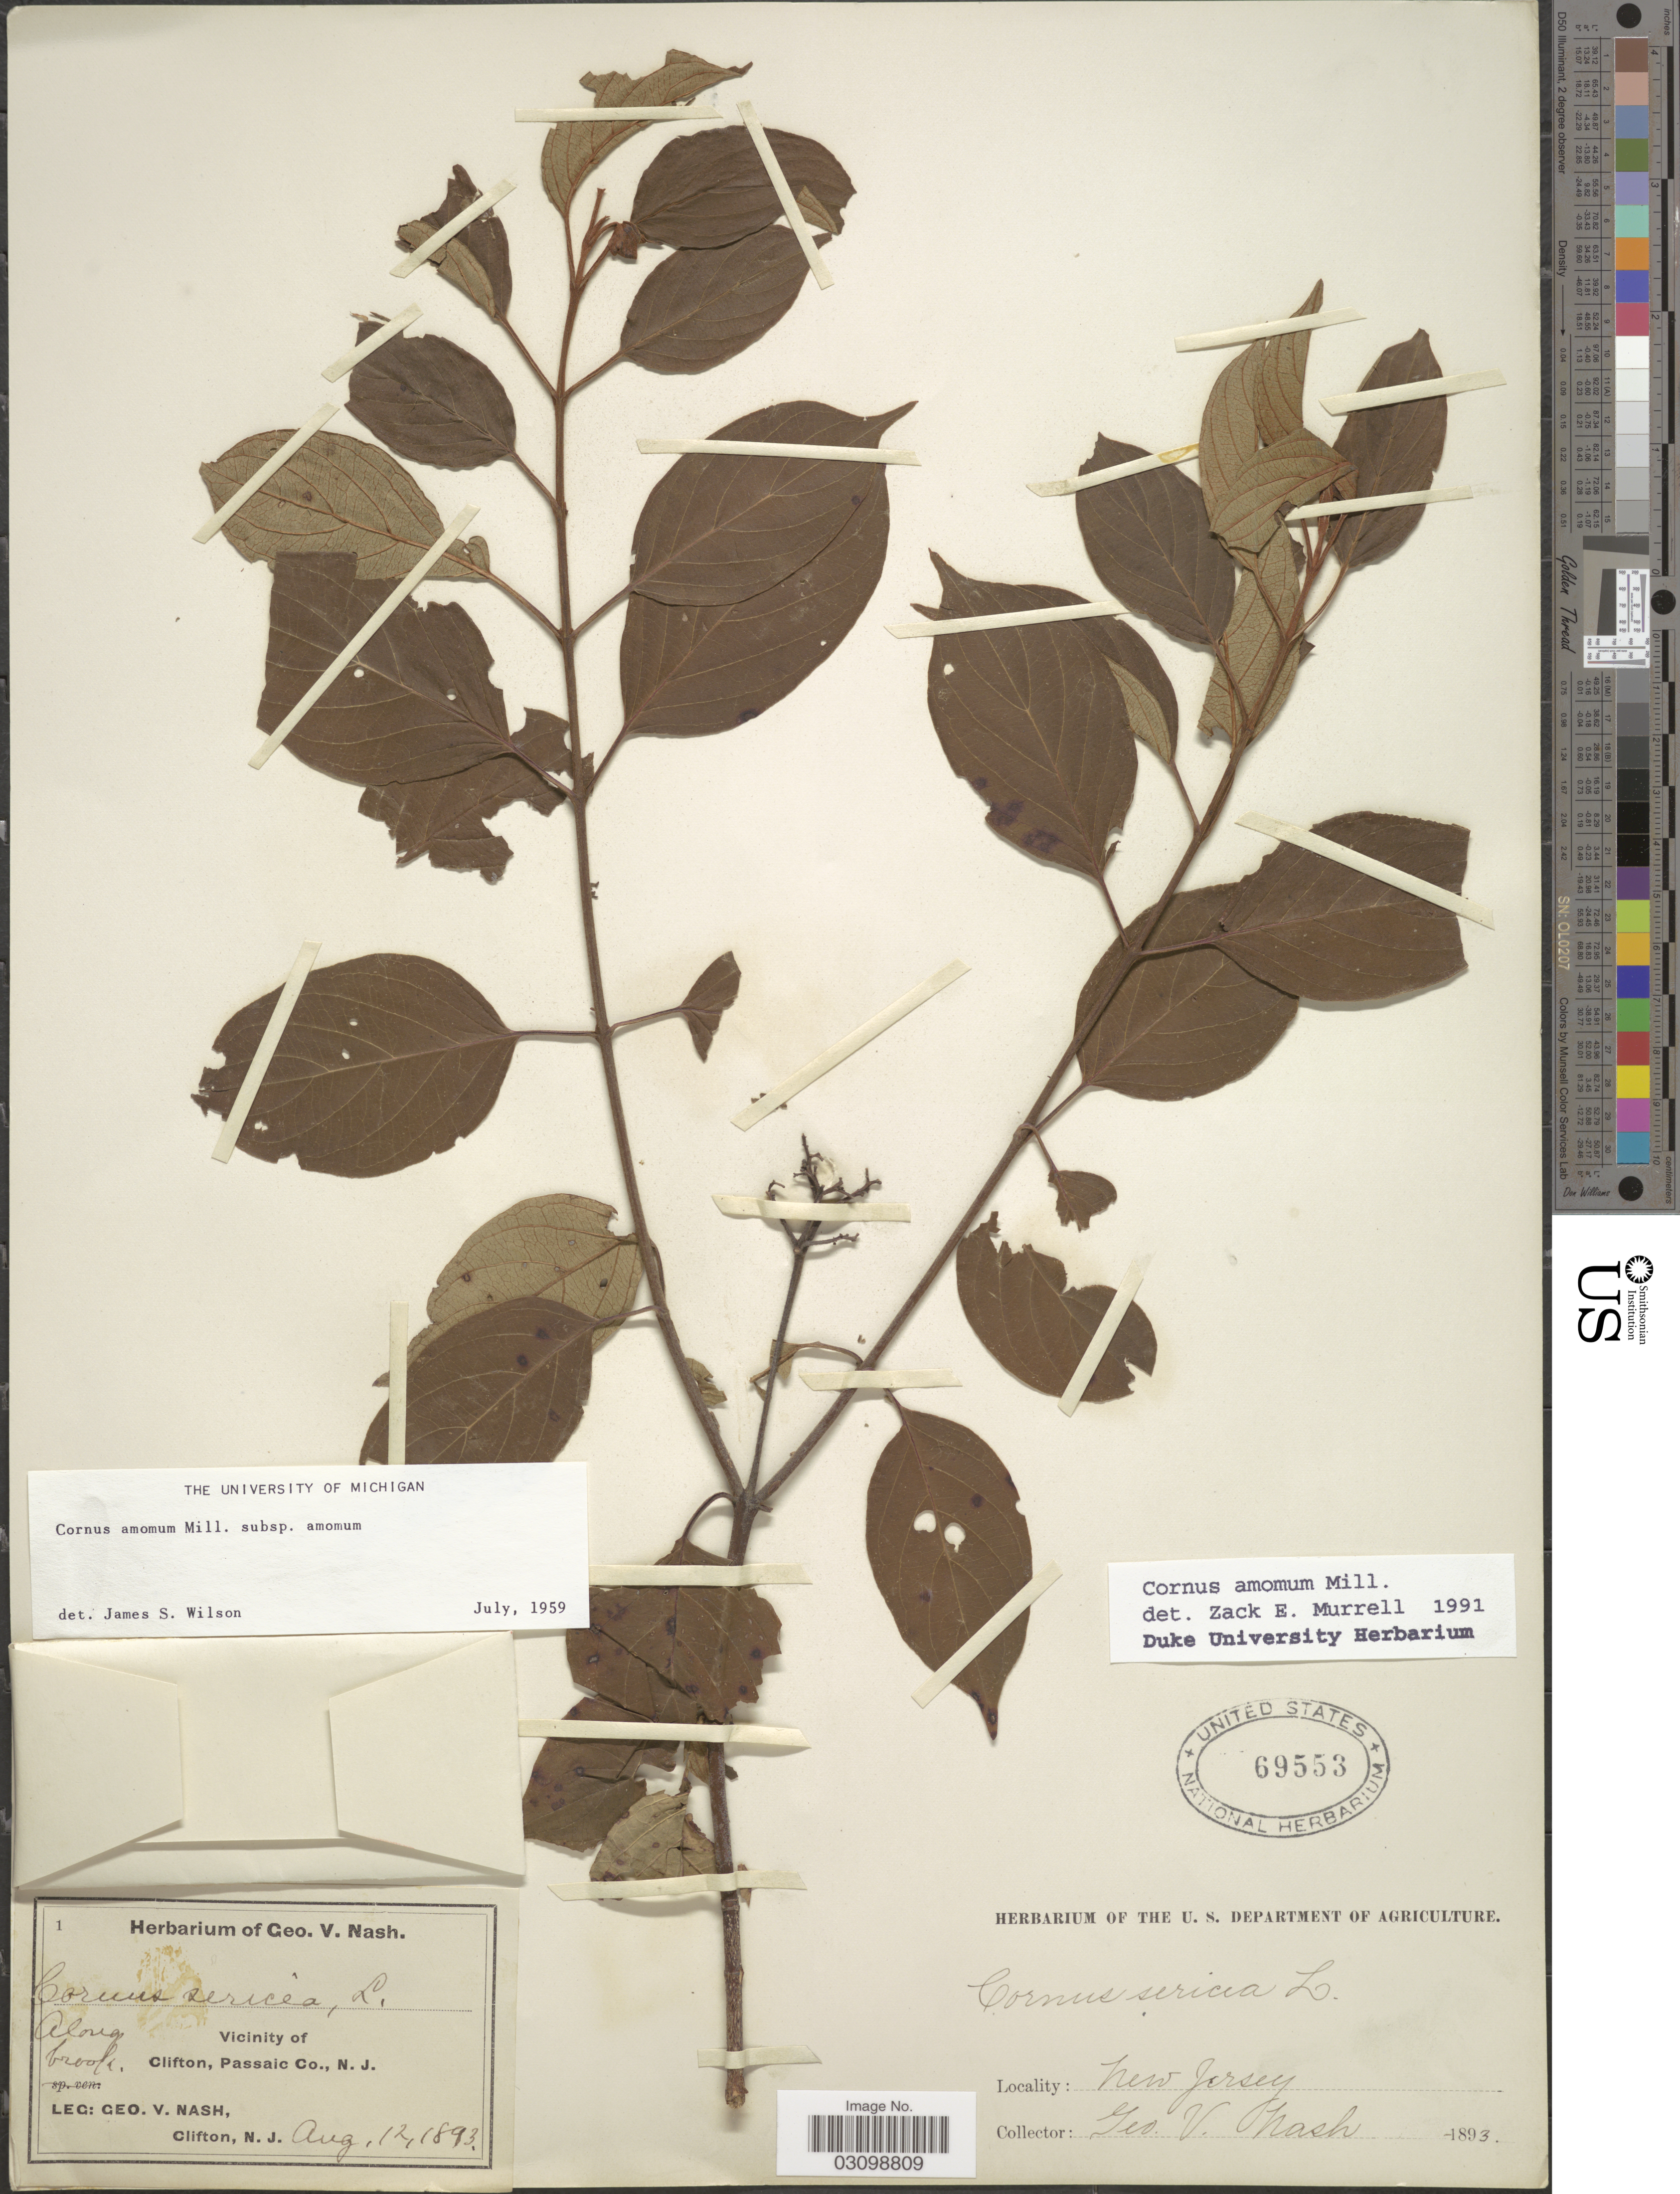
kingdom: Plantae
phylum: Tracheophyta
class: Magnoliopsida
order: Cornales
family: Cornaceae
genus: Cornus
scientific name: Cornus amomum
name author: Mill.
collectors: G. V. Nash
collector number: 1?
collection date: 1893-08-12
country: United States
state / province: New Jersey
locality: Along brook. Vicinity of Clifton, Passaic Co., N.J.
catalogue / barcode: US 69553